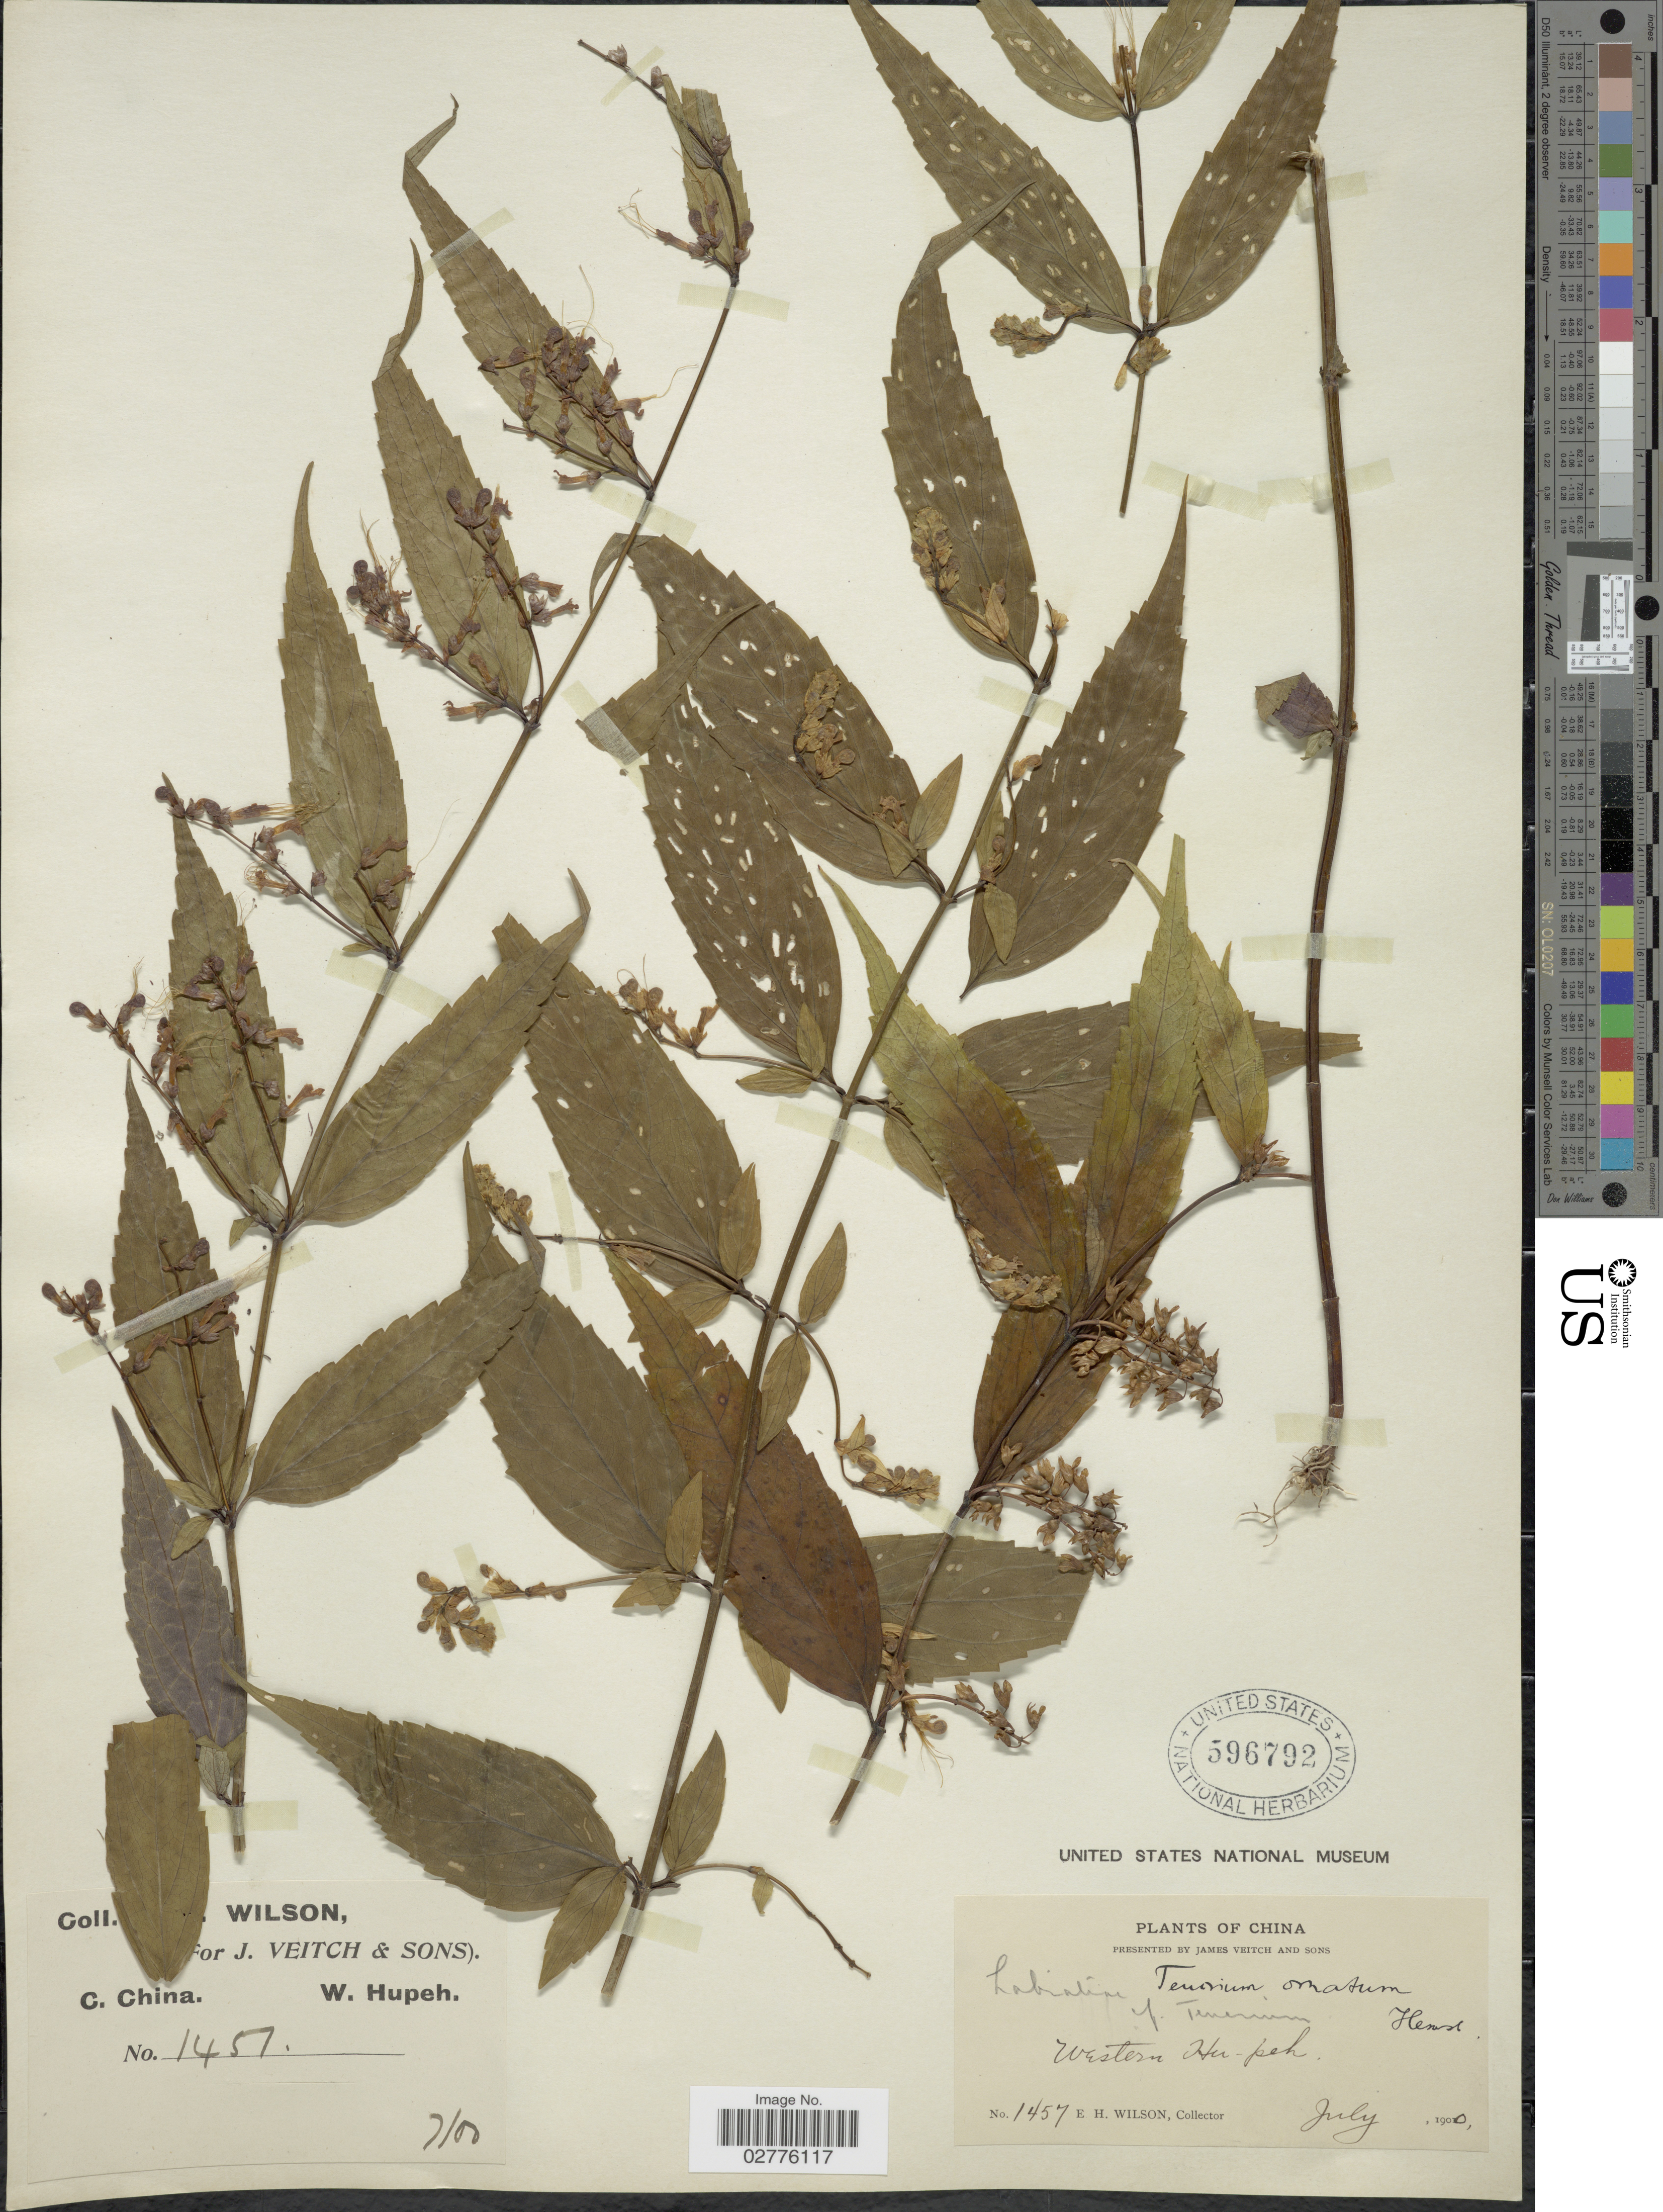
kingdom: Plantae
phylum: Tracheophyta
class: Magnoliopsida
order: Lamiales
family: Lamiaceae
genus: Teucrium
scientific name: Teucrium ornatum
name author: Hemsl.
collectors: E. Wilson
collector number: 1451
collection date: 1900-07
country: China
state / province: Hubei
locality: C. China, Western Hupeh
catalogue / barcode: US 596792